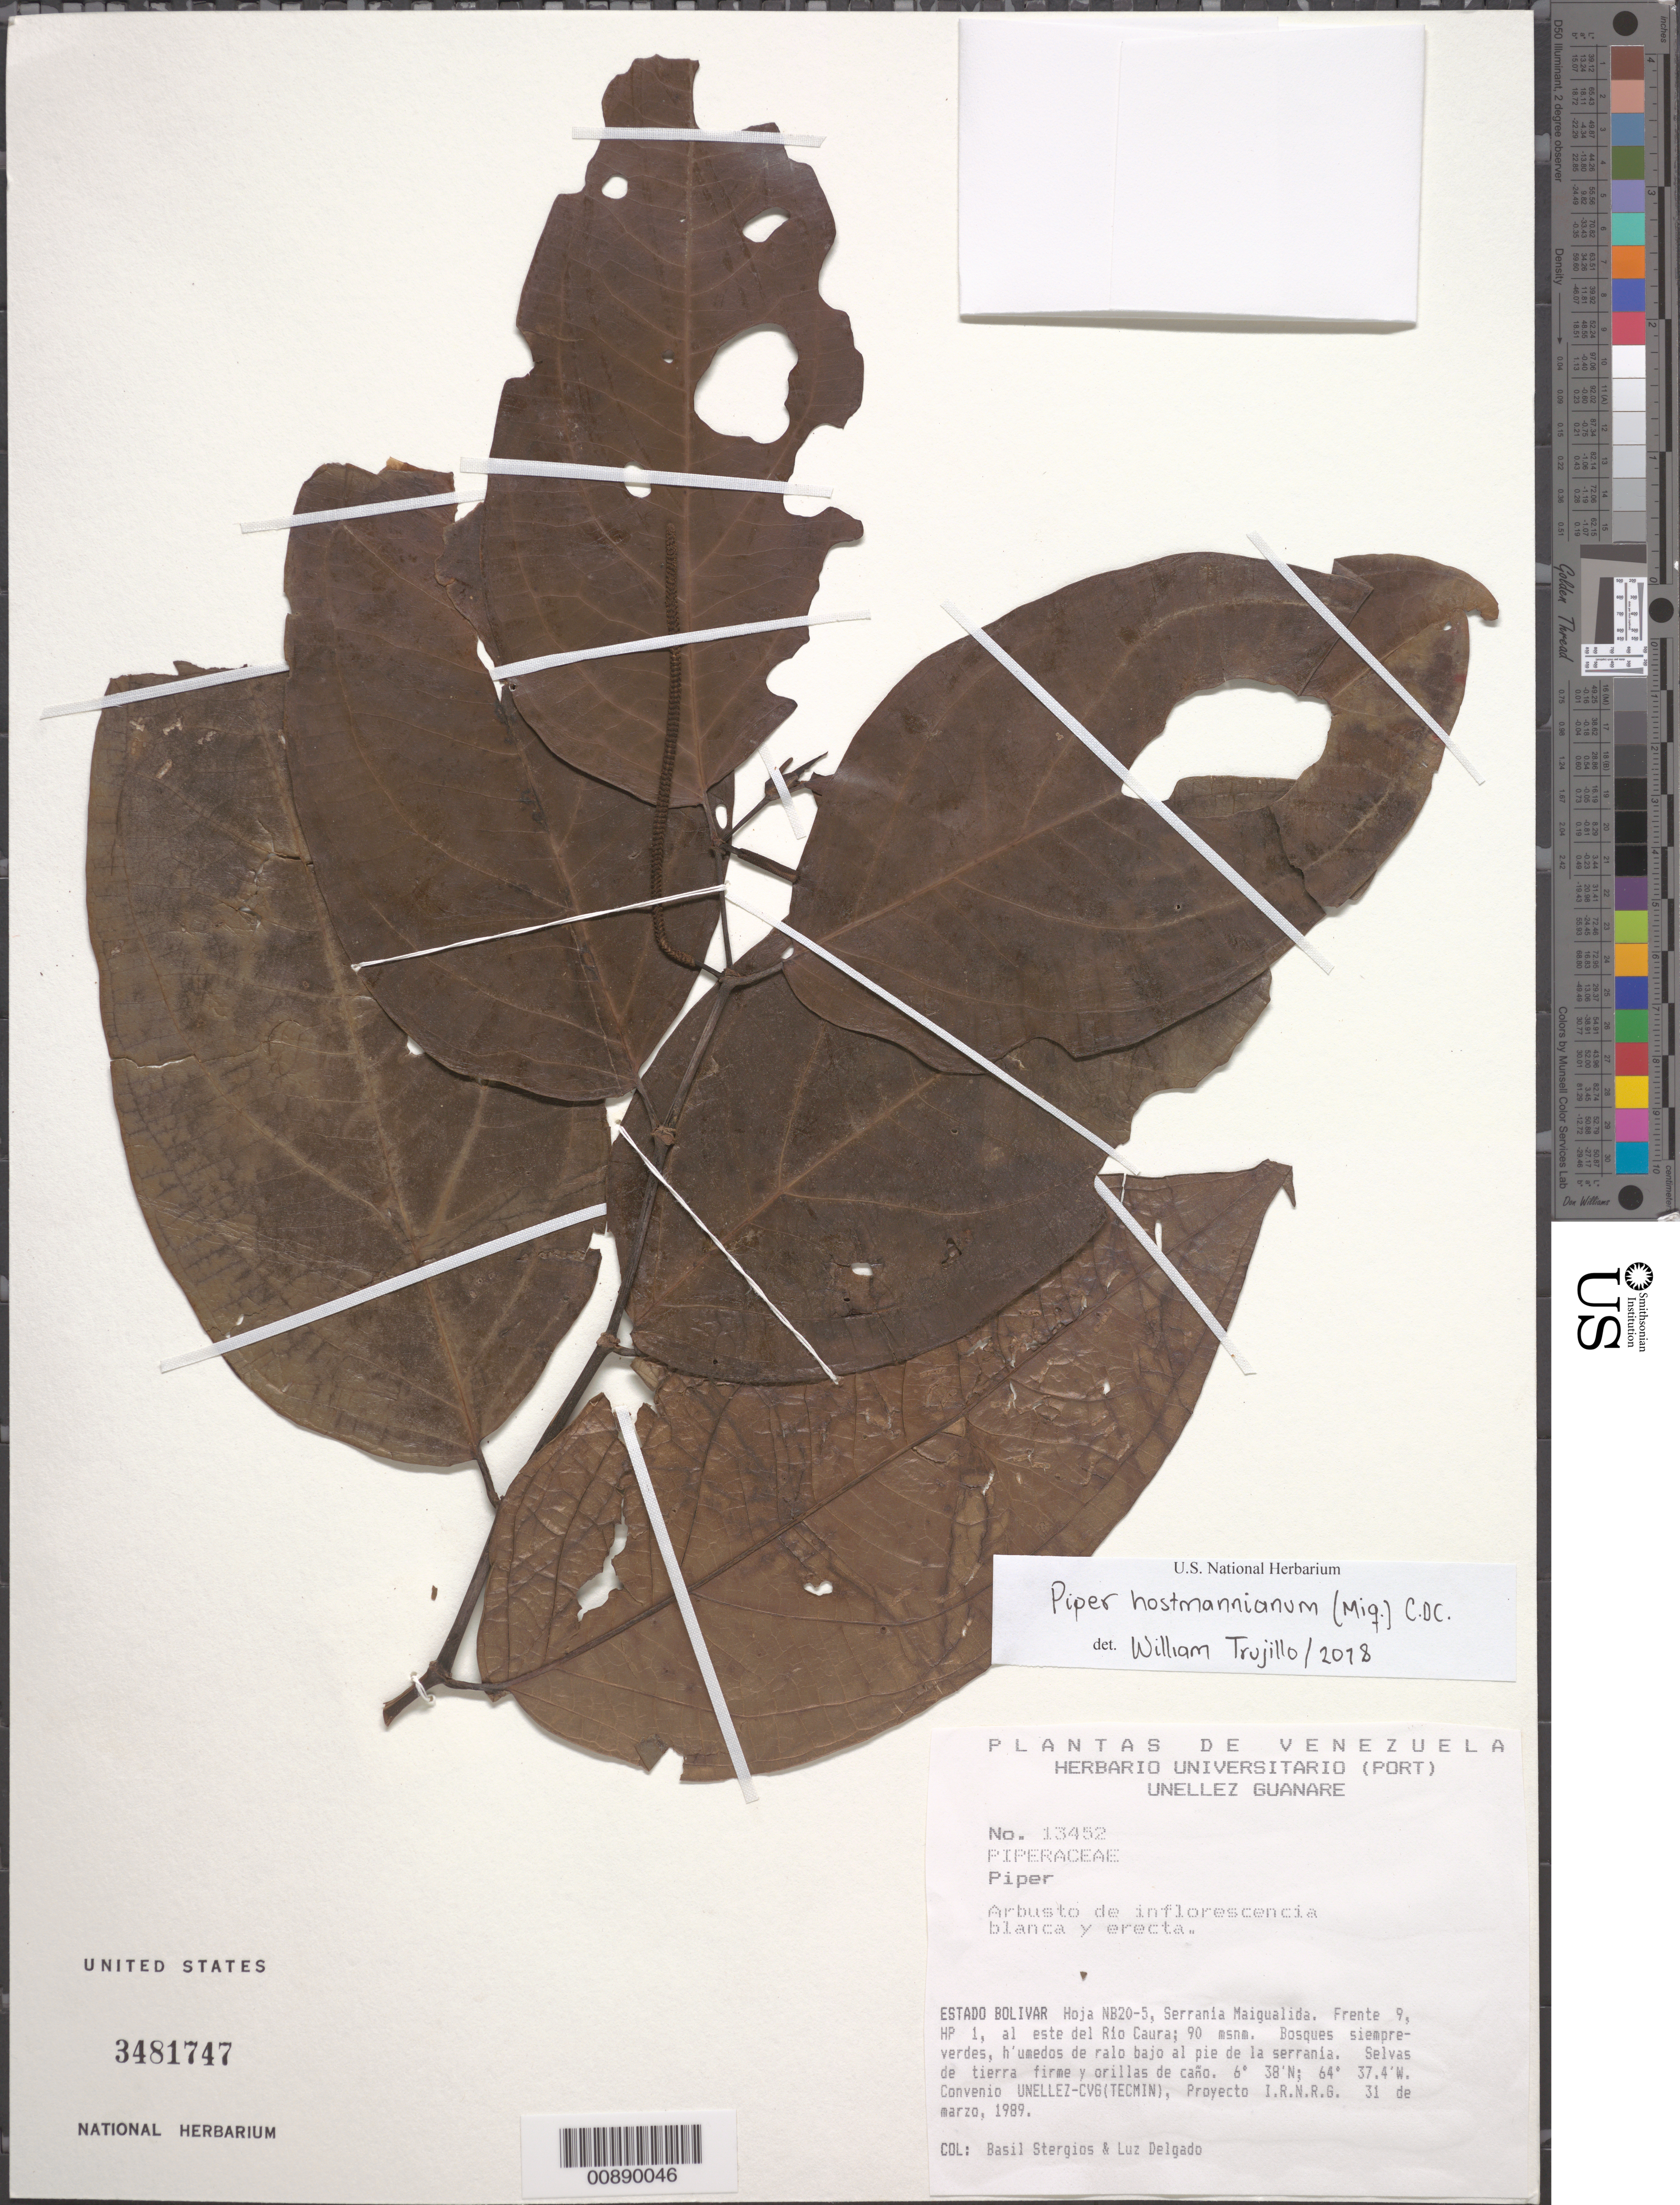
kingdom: Plantae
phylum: Tracheophyta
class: Magnoliopsida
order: Piperales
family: Piperaceae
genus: Piper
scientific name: Piper hostmannianum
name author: (Miq.) C. DC.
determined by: Trujillo, William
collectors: B. G. Stergios & L. Delgado V.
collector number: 13452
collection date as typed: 31-Mar-89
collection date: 1989-03-31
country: Venezuela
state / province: Bolívar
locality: Serrania Maigualida, E del río Caura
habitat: Bosques siempre-verdes, humedos de ralo bajo al pié de la serranía; selvas de tierra firme y orillas de caño; en sotobosque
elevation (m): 90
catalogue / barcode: US 3481747